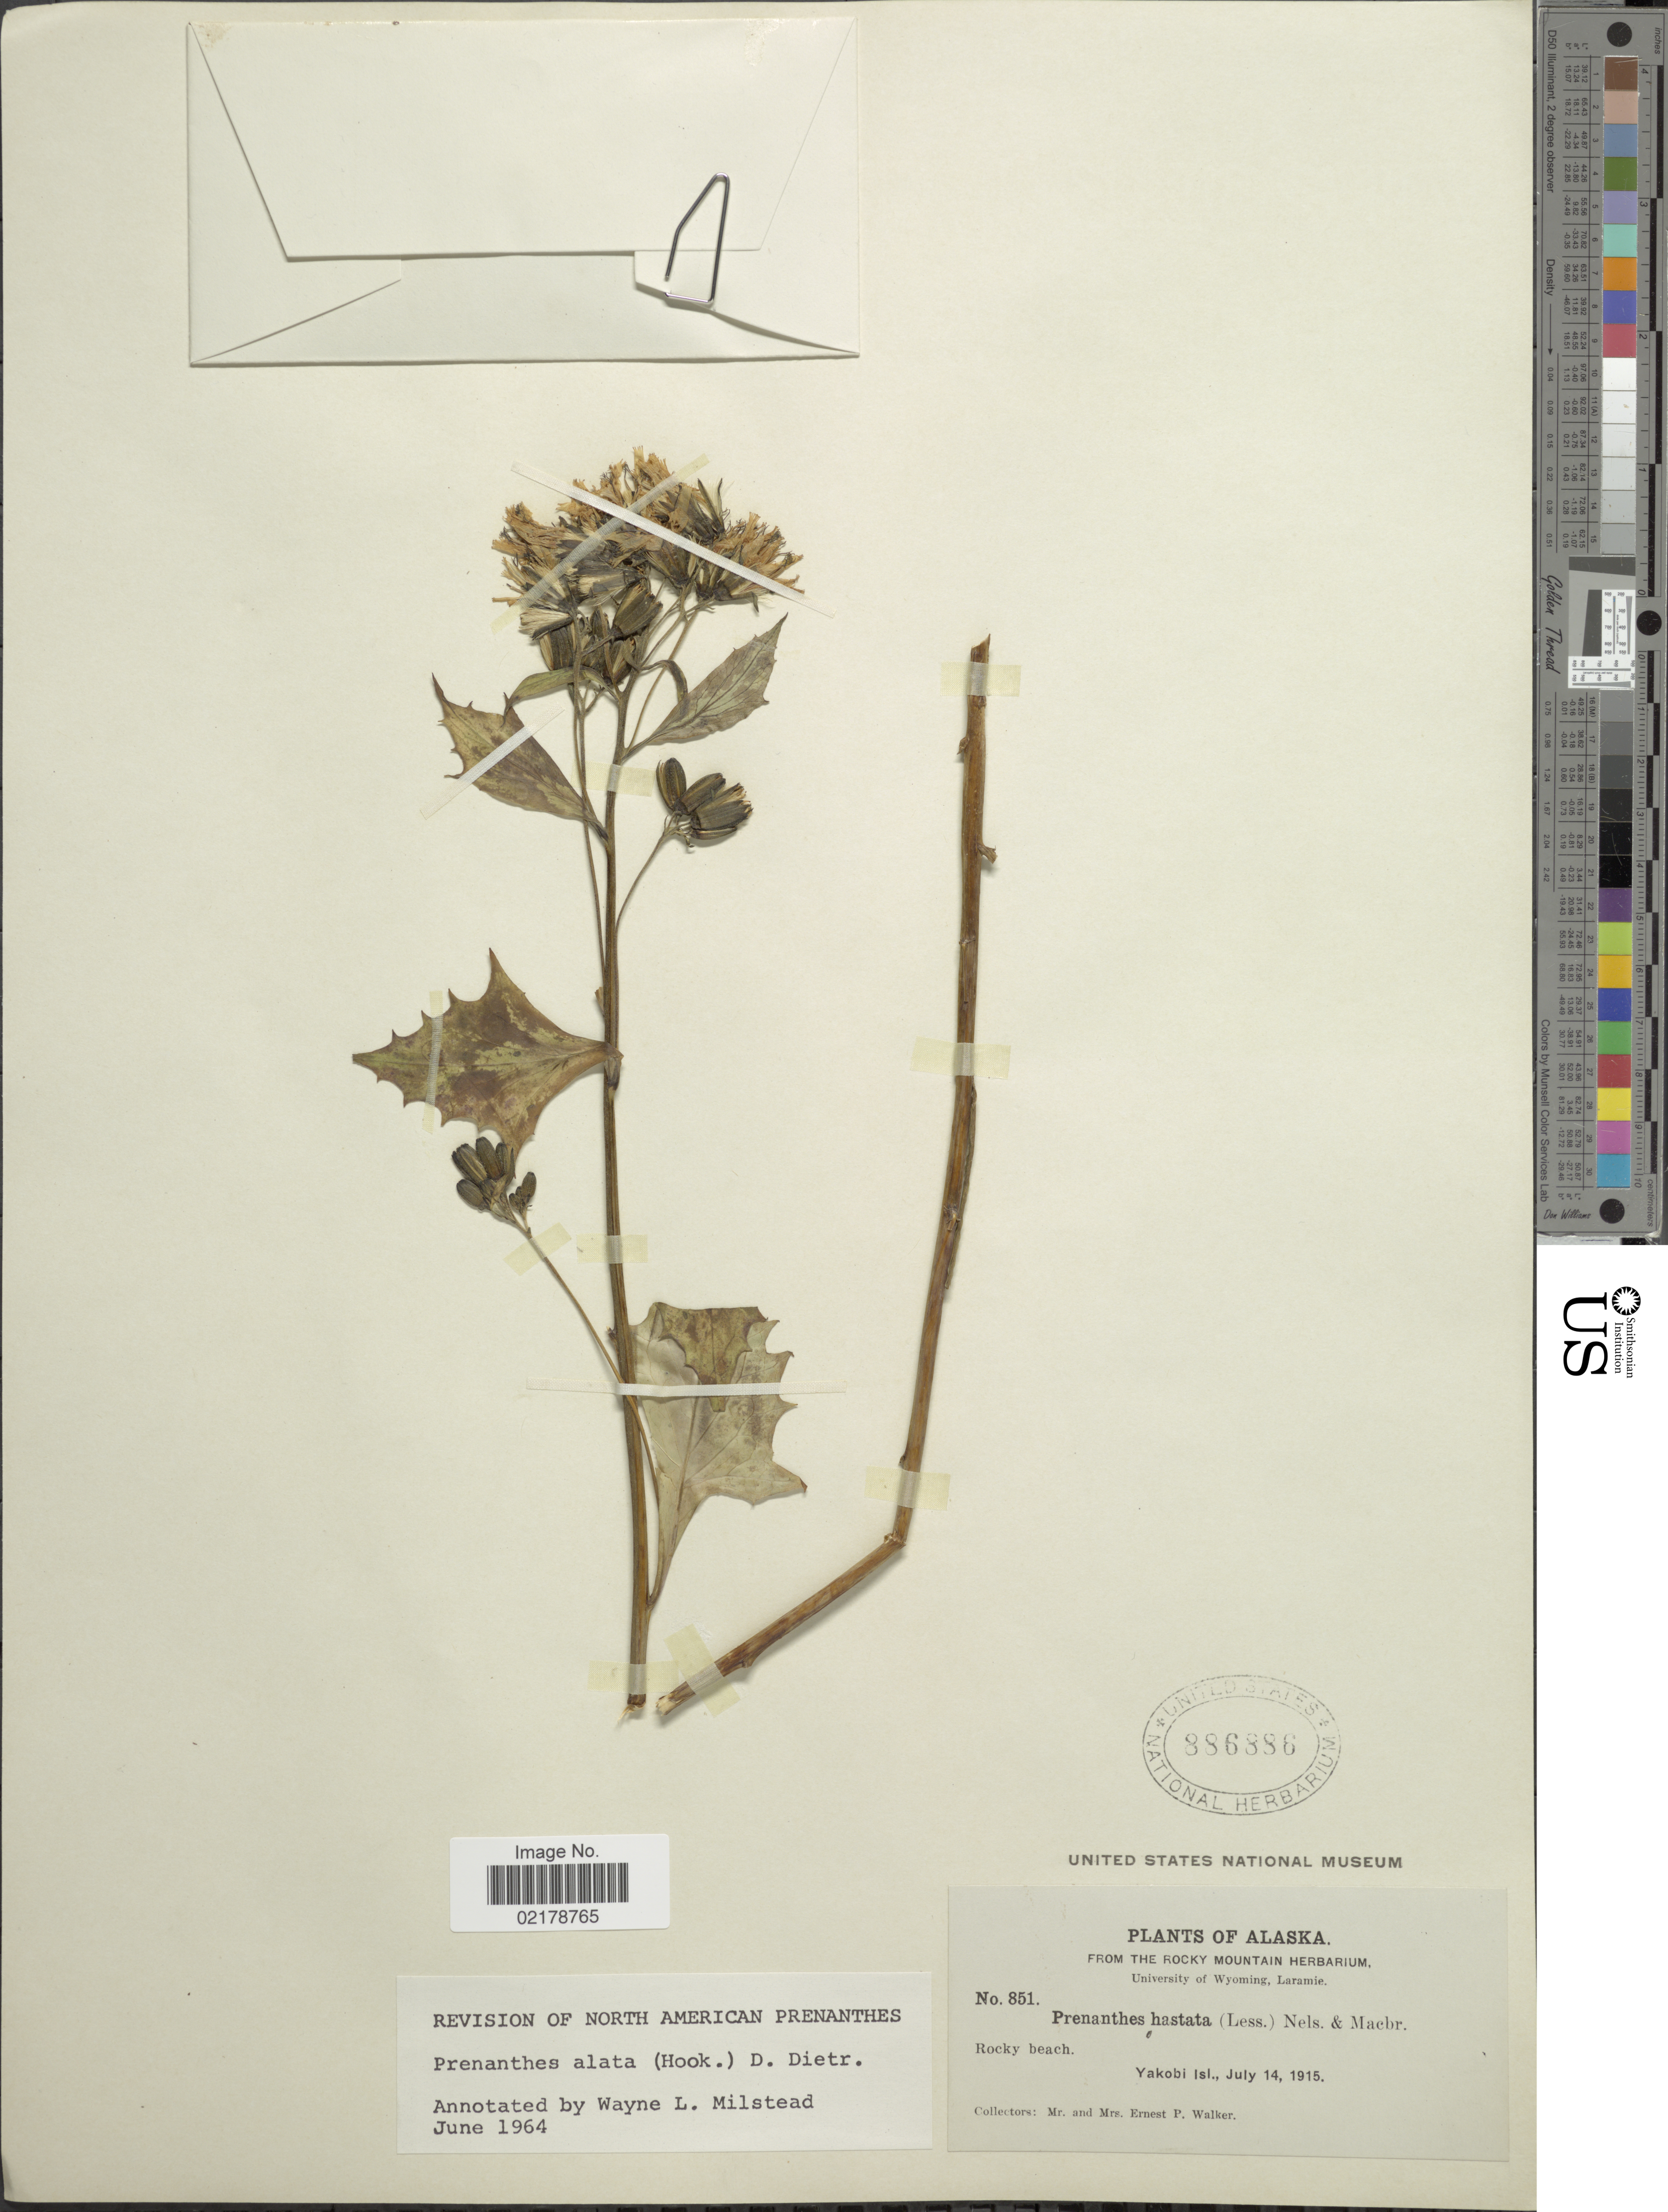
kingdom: Plantae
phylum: Tracheophyta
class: Magnoliopsida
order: Asterales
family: Asteraceae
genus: Prenanthes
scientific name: Prenanthes alata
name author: (Hook.) D. Dietr.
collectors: E. P. Walker & E. Walker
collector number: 851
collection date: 1915-07-14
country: United States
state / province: Alaska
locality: Rocky beach. Yakobi Isl.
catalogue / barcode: US 886886